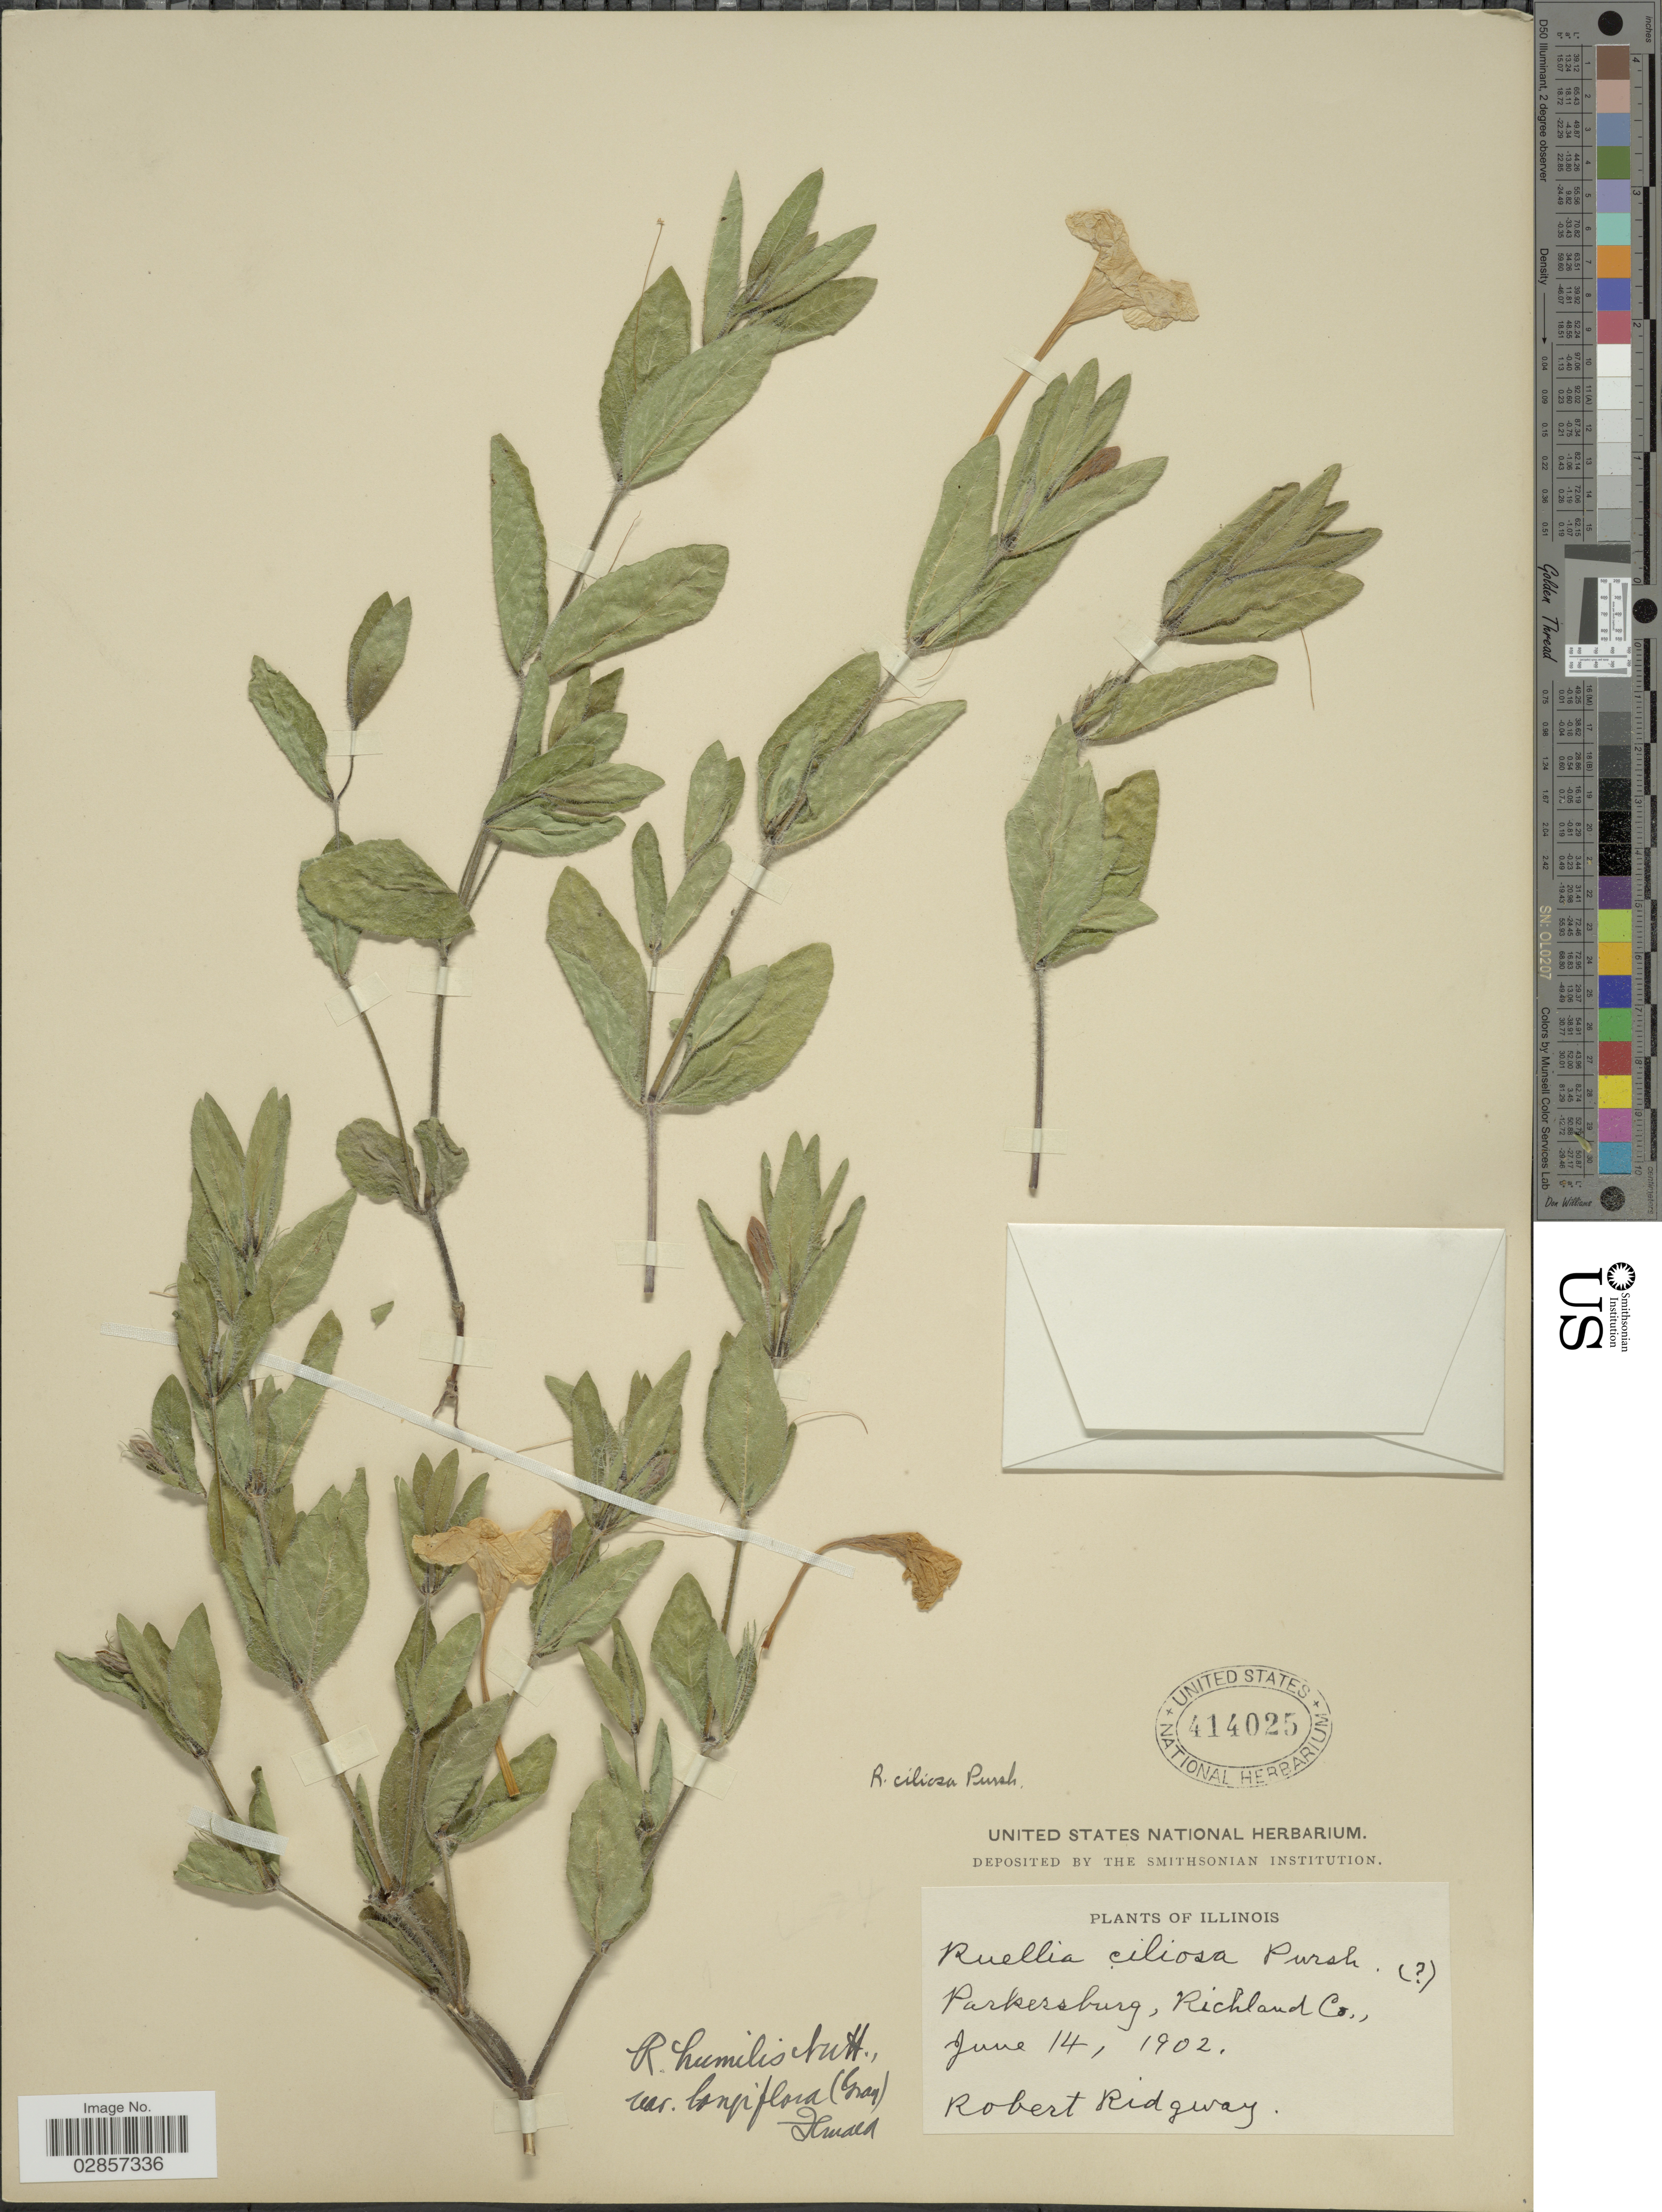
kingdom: Plantae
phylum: Tracheophyta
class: Magnoliopsida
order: Lamiales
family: Acanthaceae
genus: Ruellia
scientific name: Ruellia humilis var. longiflora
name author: (A. Gray) Fernald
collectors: R. Ridgway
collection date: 1902-06-14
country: United States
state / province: Illinois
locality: Parkersburg, Richland Co.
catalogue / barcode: US 414025